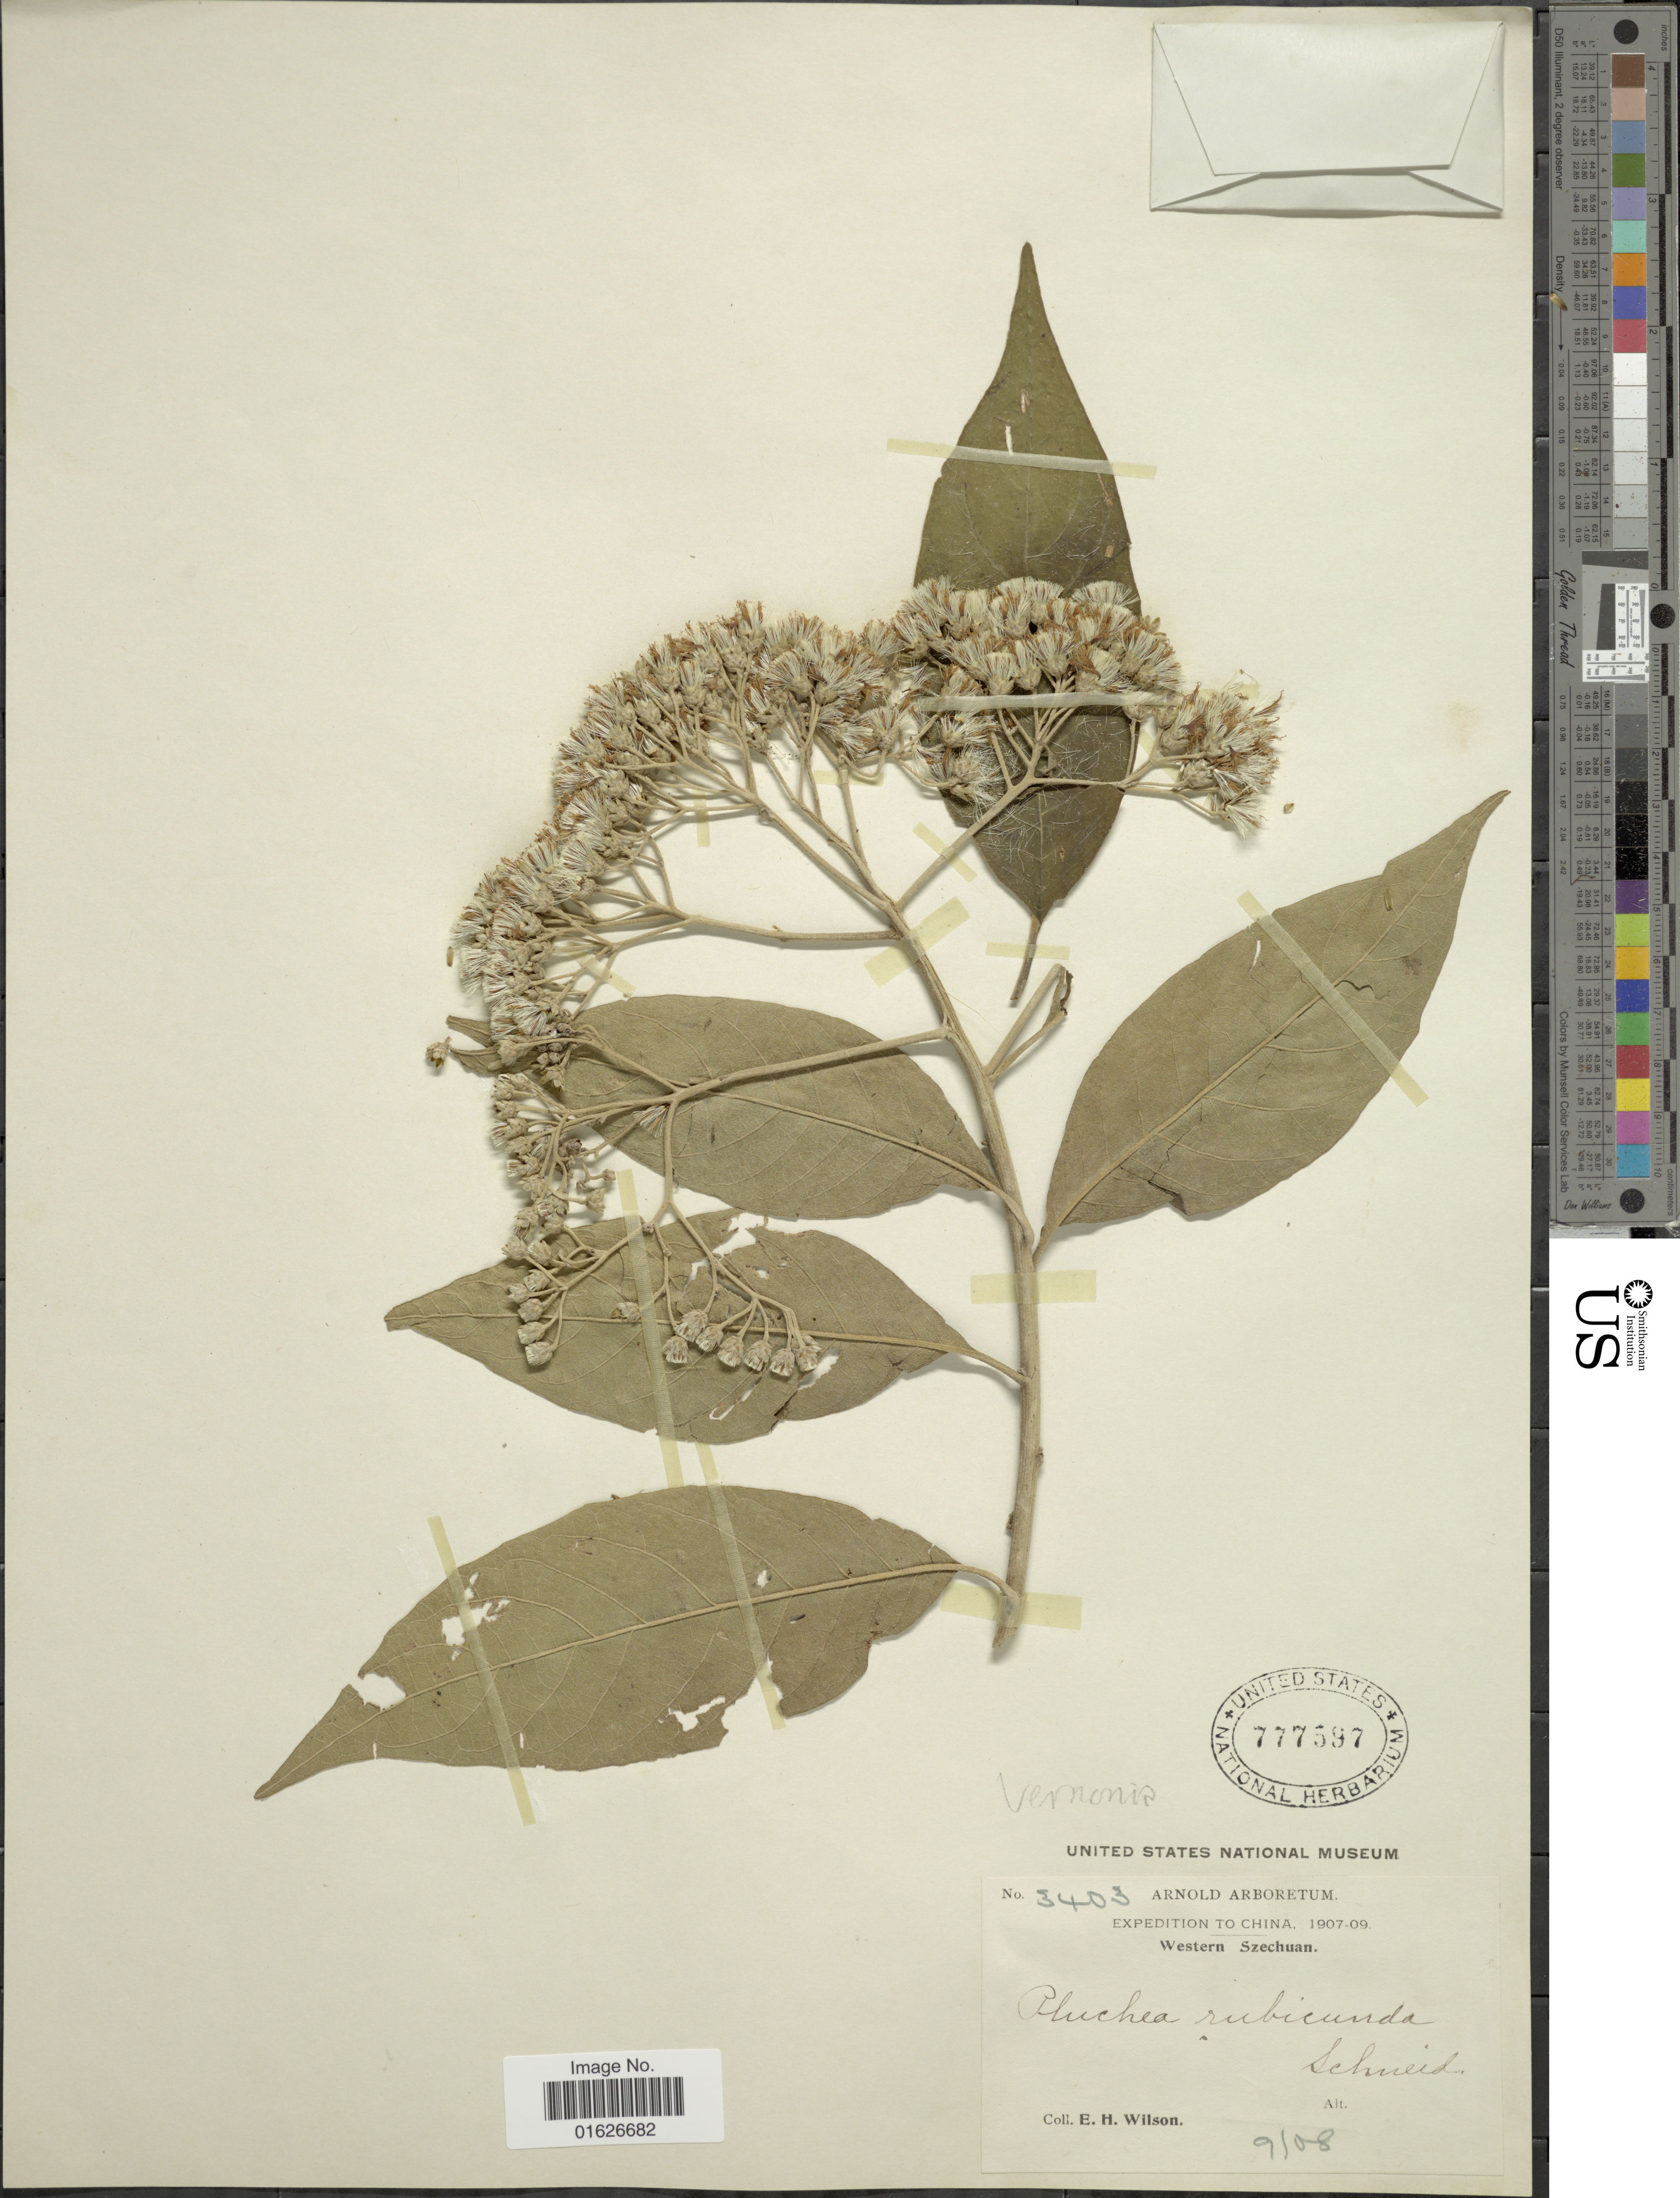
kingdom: Plantae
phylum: Tracheophyta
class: Magnoliopsida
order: Asterales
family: Asteraceae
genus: Strobocalyx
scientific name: Strobocalyx bockiana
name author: (Diels) H. Rob.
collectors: E. Wilson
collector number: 3403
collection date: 1908-09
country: China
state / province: Sichuan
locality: Western Szechuan.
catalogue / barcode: US 777597